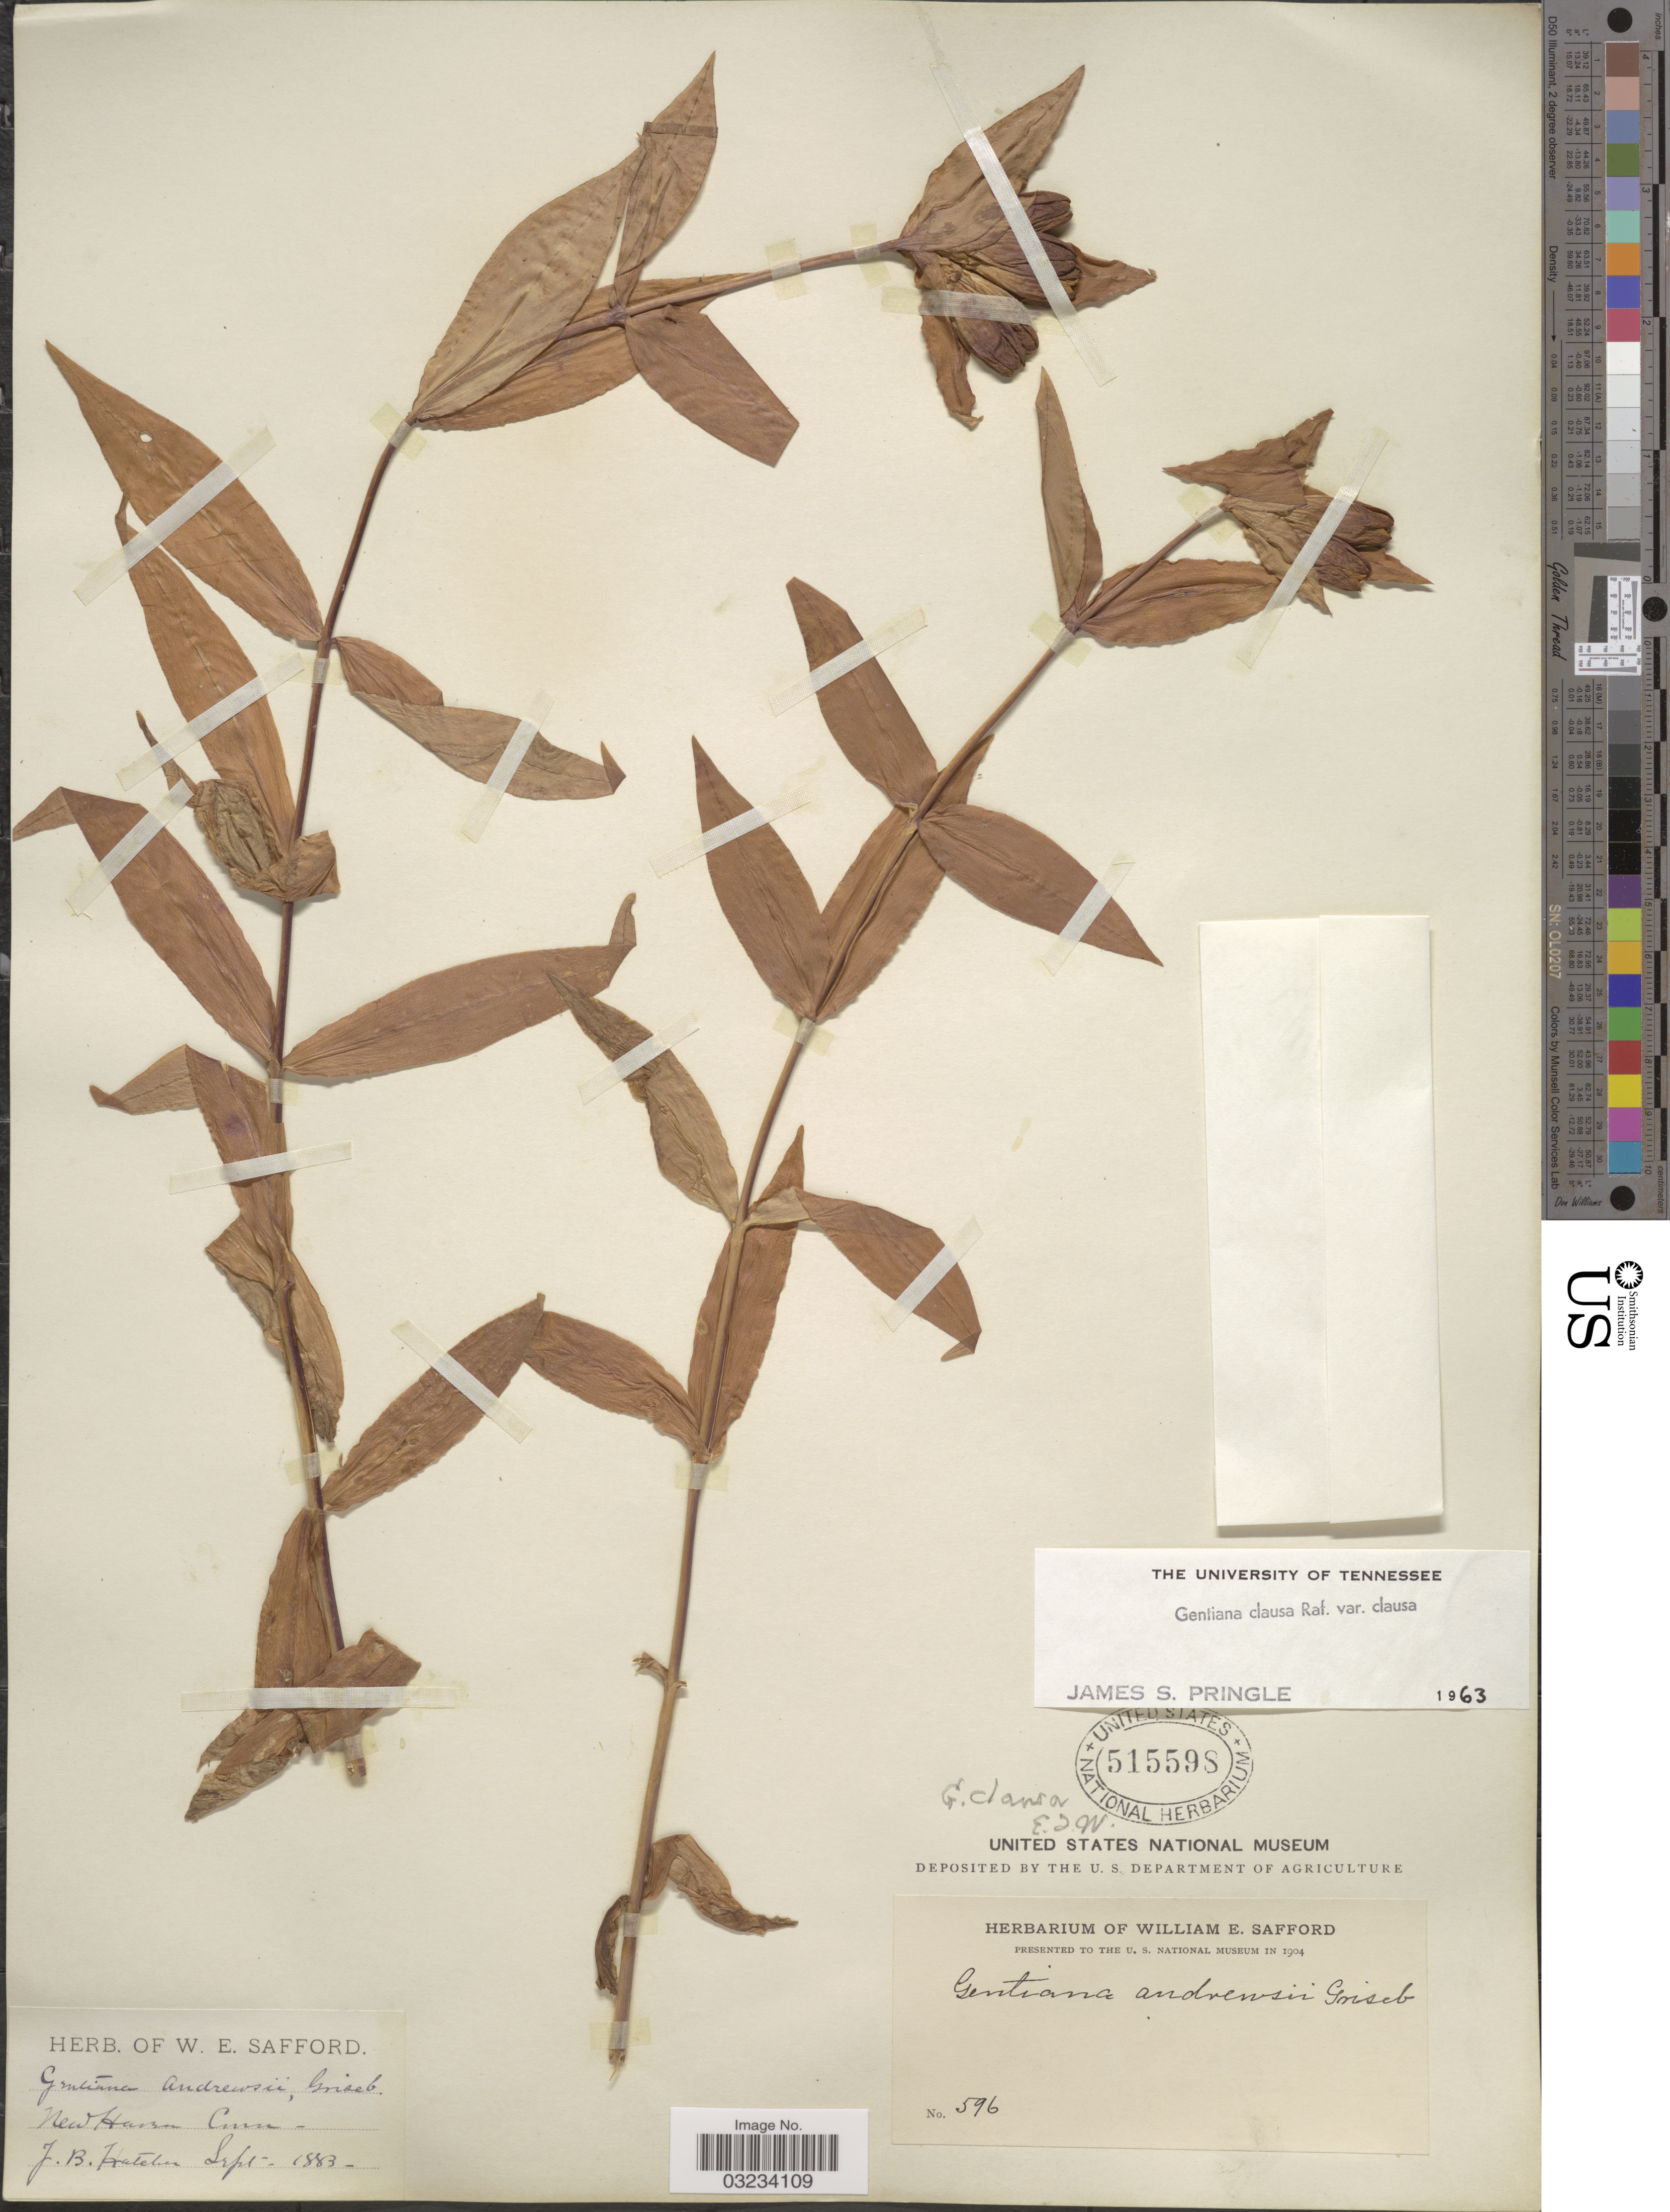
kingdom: Plantae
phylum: Tracheophyta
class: Magnoliopsida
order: Gentianales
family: Gentianaceae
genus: Gentiana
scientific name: Gentiana clausa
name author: Raf.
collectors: J. Hatcher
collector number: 596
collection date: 1883-09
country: United States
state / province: Connecticut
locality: New Haven.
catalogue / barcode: US 515598